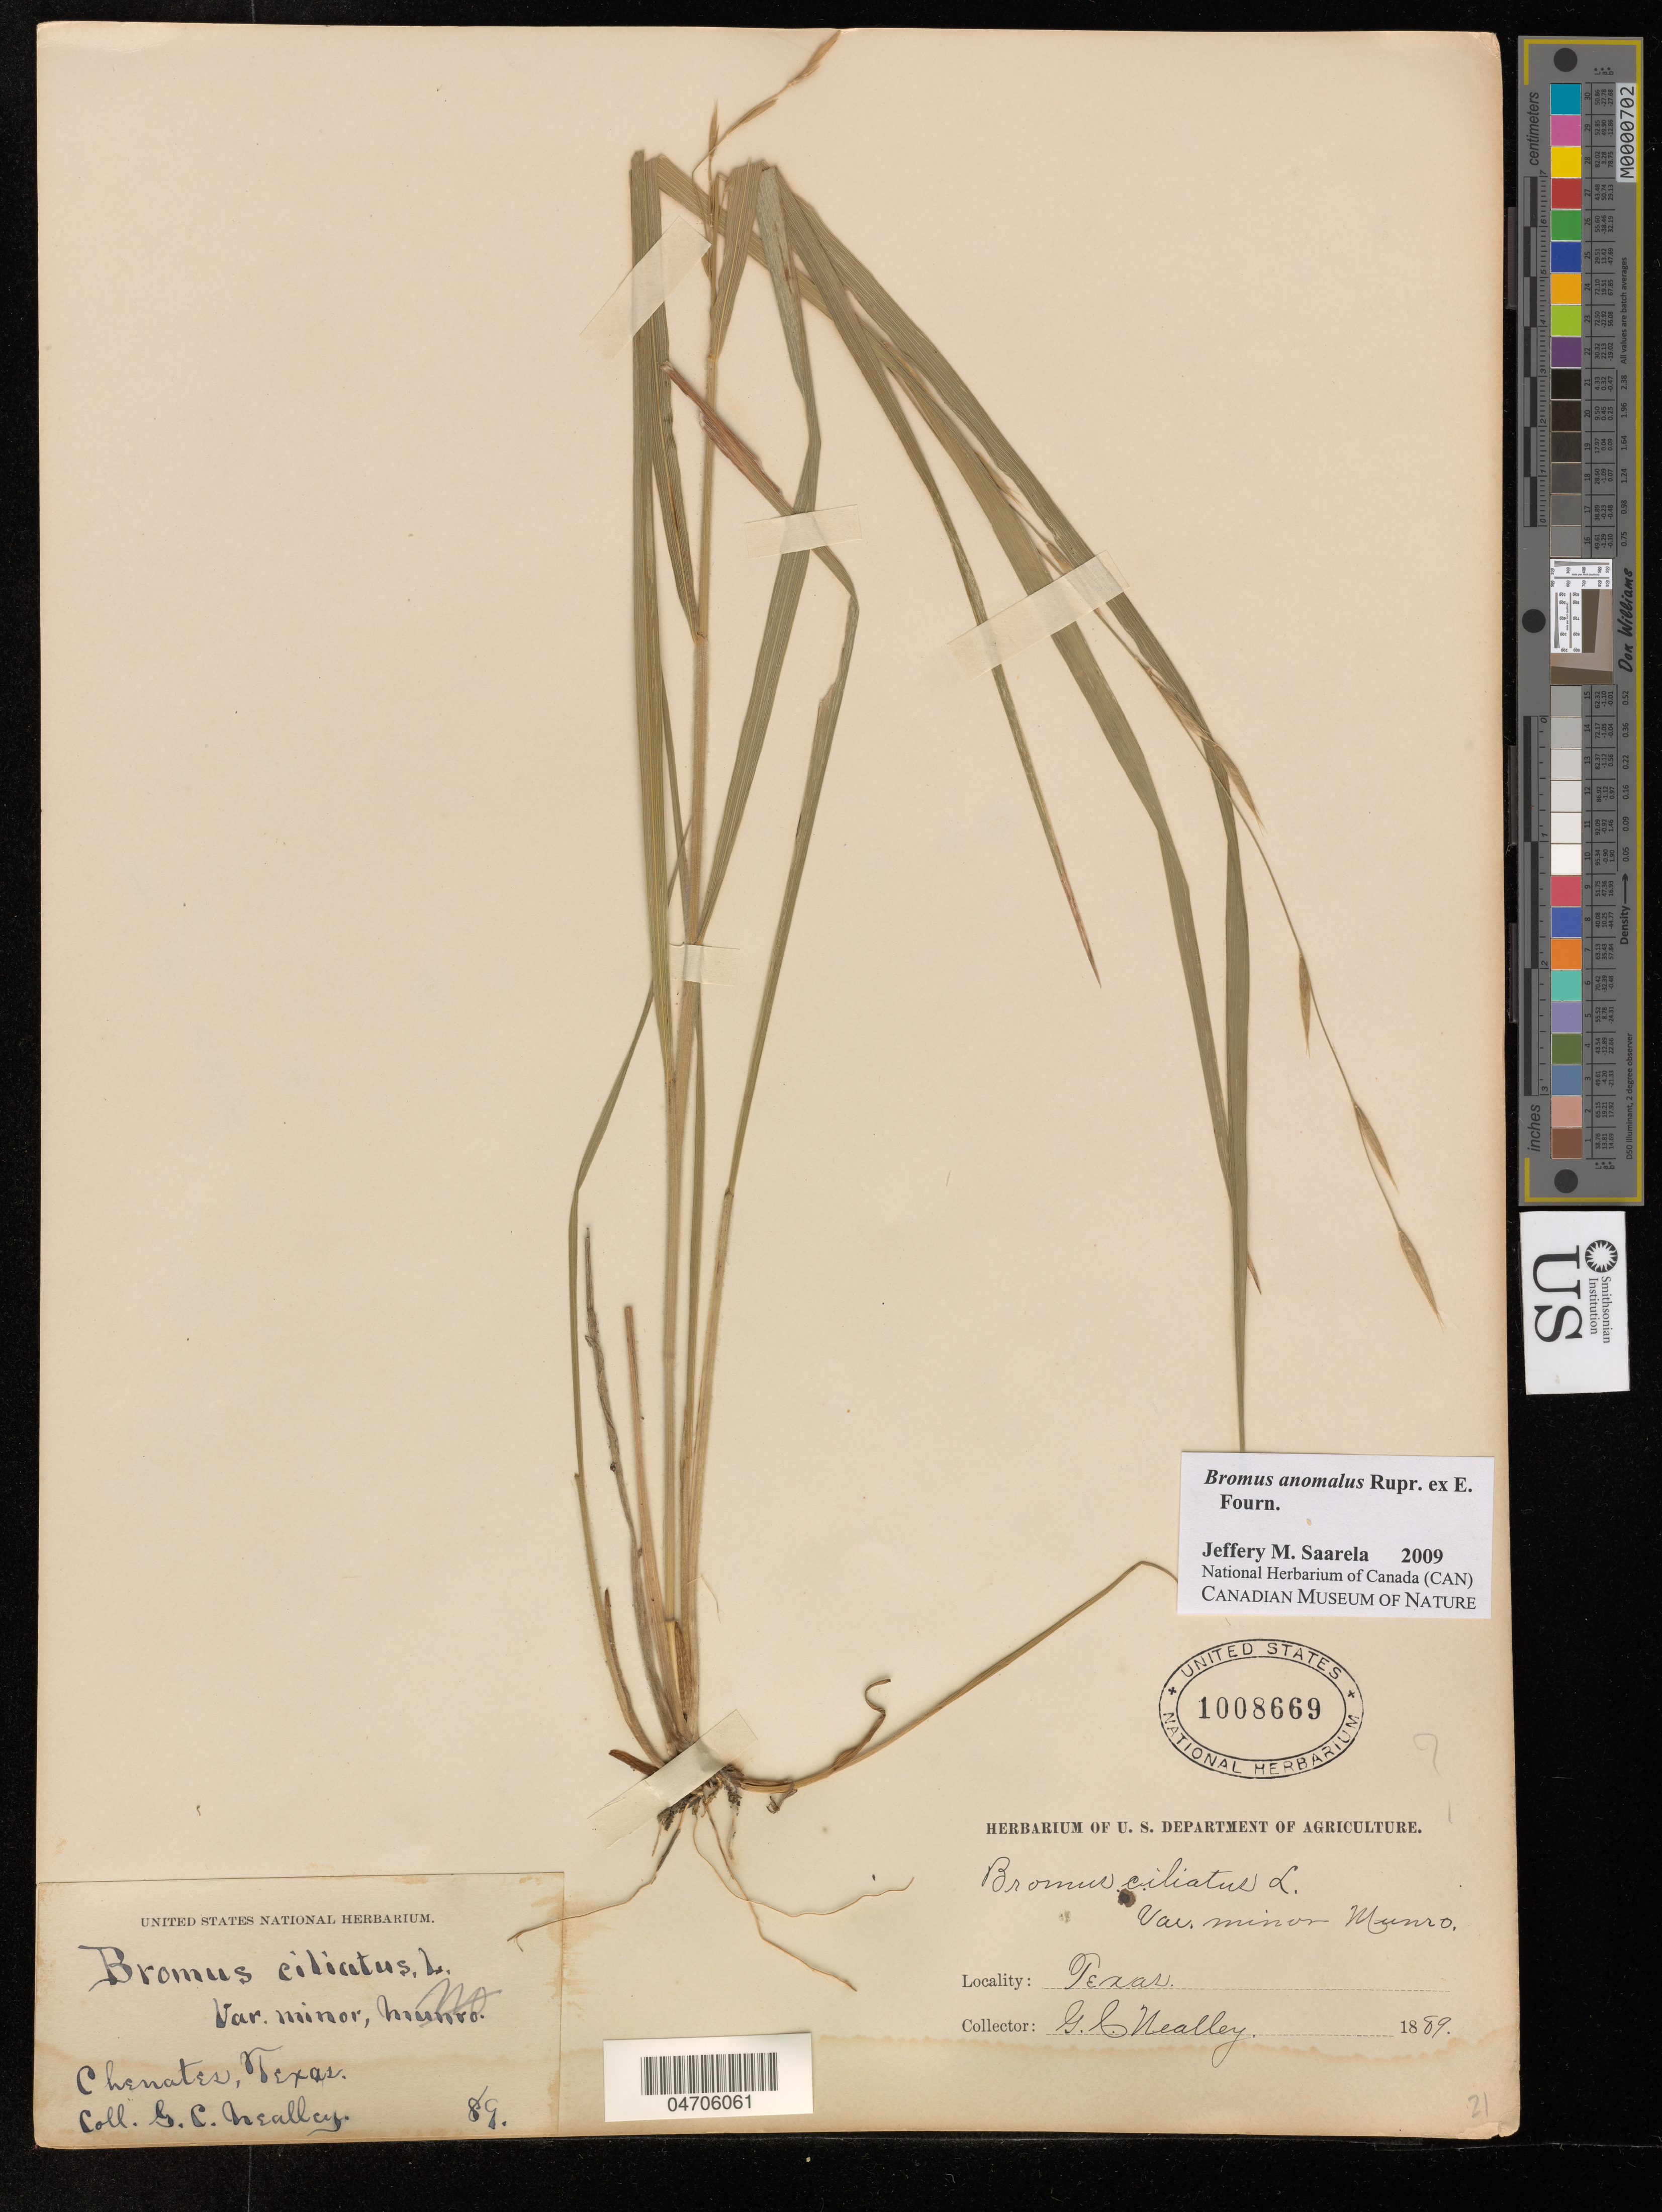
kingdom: Plantae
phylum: Tracheophyta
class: Liliopsida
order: Poales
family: Poaceae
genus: Bromus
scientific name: Bromus anomalus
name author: Rupr. ex E. Fourn.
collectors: G. C. Nealley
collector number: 89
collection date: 1889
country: United States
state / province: Texas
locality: Chenatez.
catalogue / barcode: US 1008669